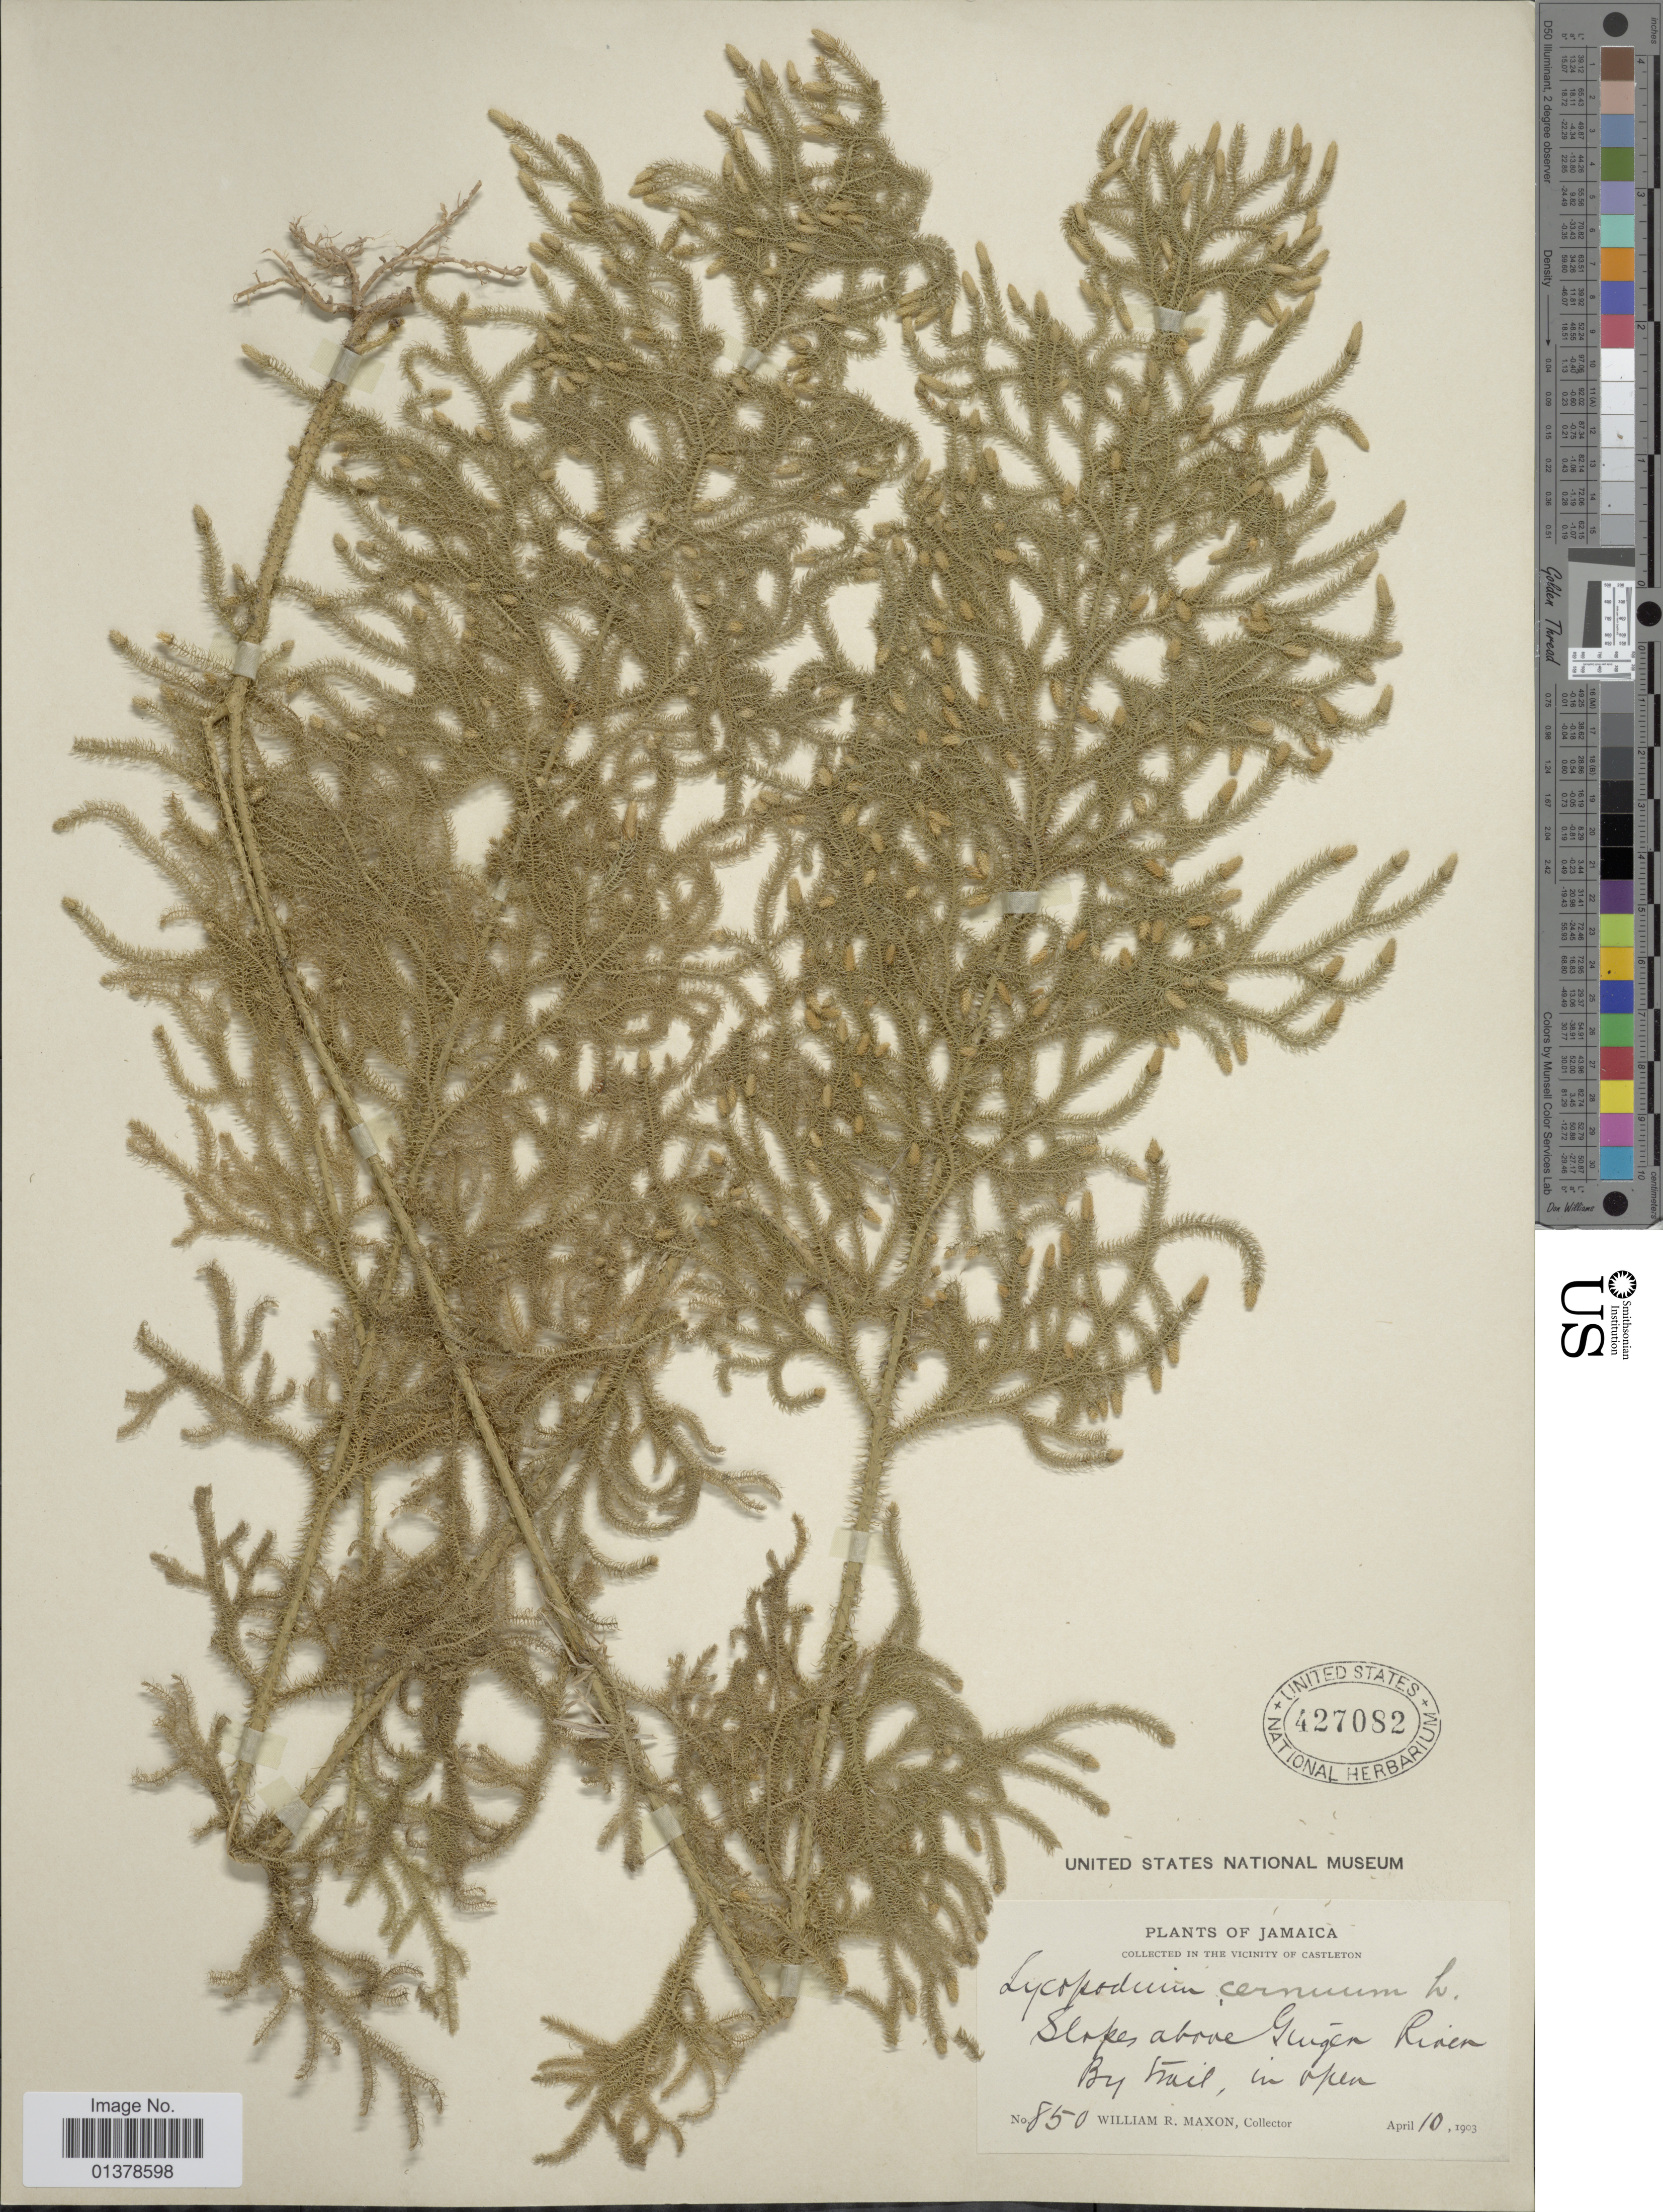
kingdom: Plantae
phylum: Tracheophyta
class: Lycopodiopsida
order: Lycopodiales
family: Lycopodiaceae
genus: Palhinhaea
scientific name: Palhinhaea cernua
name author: (L.) Vasc. & Franco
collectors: W. R. Maxon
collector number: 850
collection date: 1903-04-10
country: Jamaica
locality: Slopes above Ginger River by trail, in open.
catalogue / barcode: US 427082